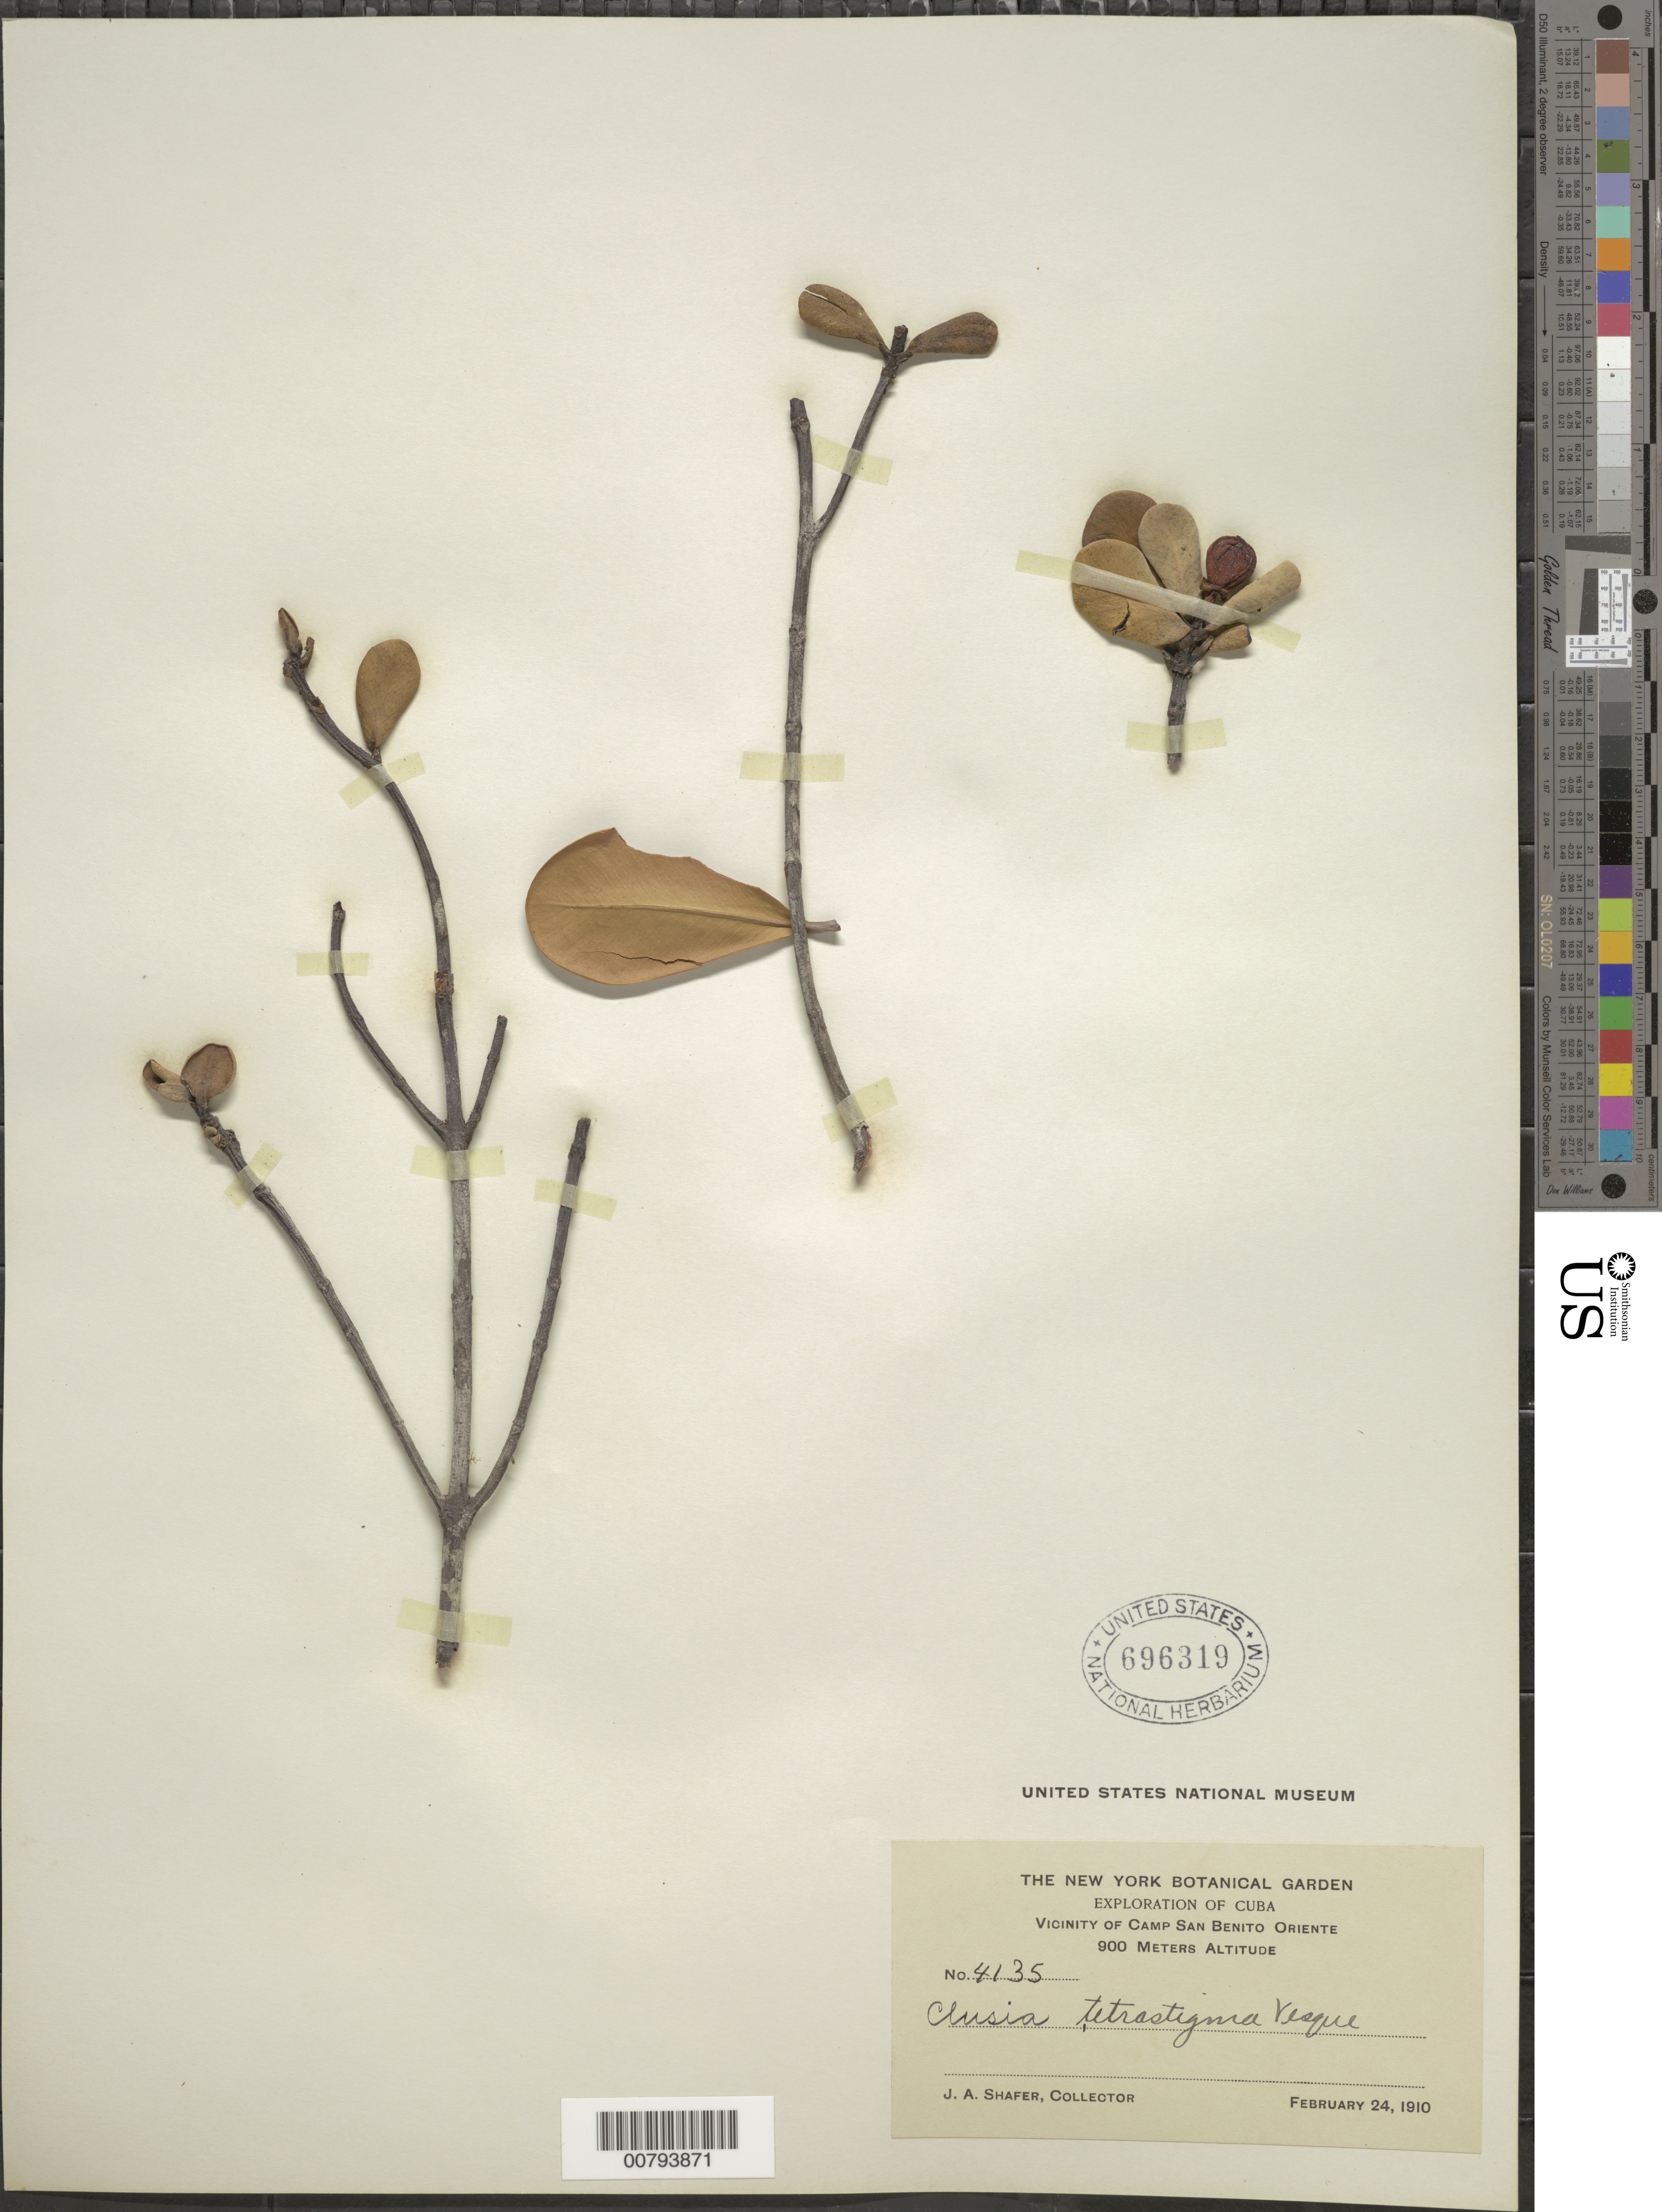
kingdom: Plantae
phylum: Tracheophyta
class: Magnoliopsida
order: Malpighiales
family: Clusiaceae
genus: Clusia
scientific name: Clusia tetrastigma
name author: Vesque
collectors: J. A. Shafer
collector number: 4135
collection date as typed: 24 Feb 1910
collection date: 1910-02-24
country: Cuba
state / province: Oriente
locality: Vicinity of Camp San Benito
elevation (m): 900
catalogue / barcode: US 696319